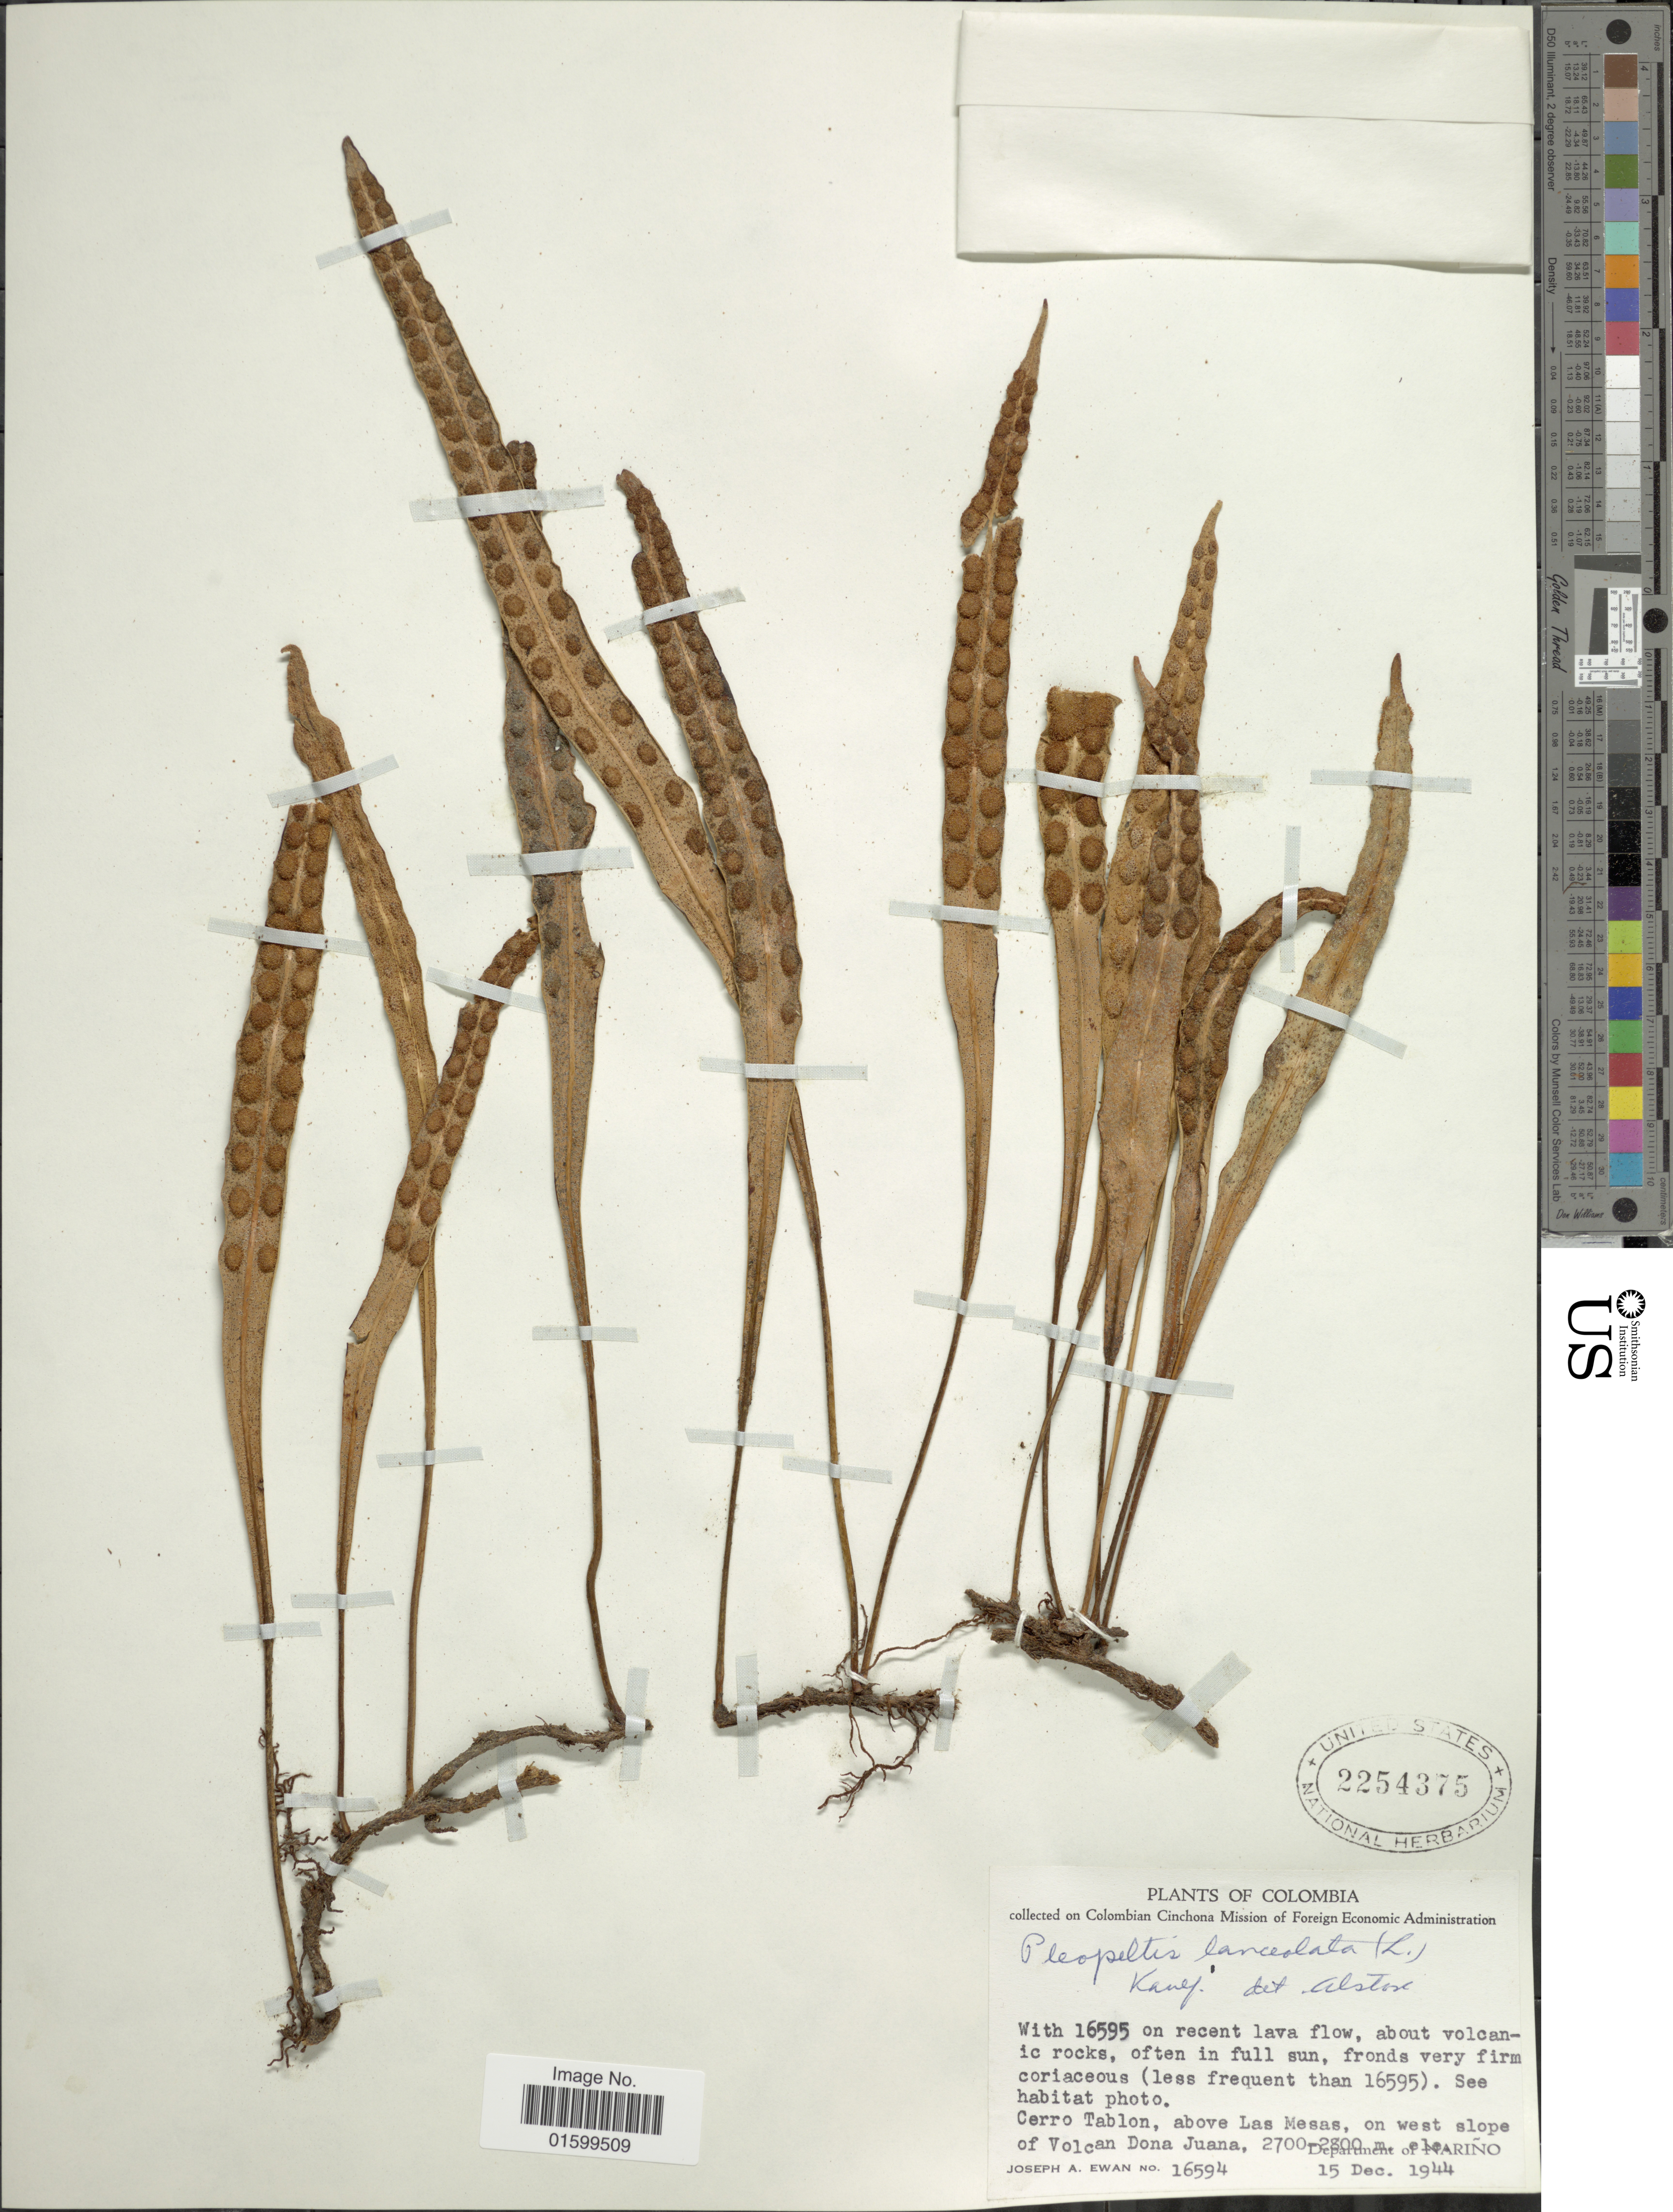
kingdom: Plantae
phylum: Tracheophyta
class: Polypodiopsida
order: Polypodiales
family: Polypodiaceae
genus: Pleopeltis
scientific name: Pleopeltis macrocarpa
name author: (Bory ex Willd.) Kaulf.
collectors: J. A. Ewan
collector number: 16594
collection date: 1944-12-15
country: Colombia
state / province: Nariño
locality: Cerro Tablon, above Las Mesas, on west slope of Volcan Dona Juana, Dpartment of Narino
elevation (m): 2700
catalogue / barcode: US 2254375